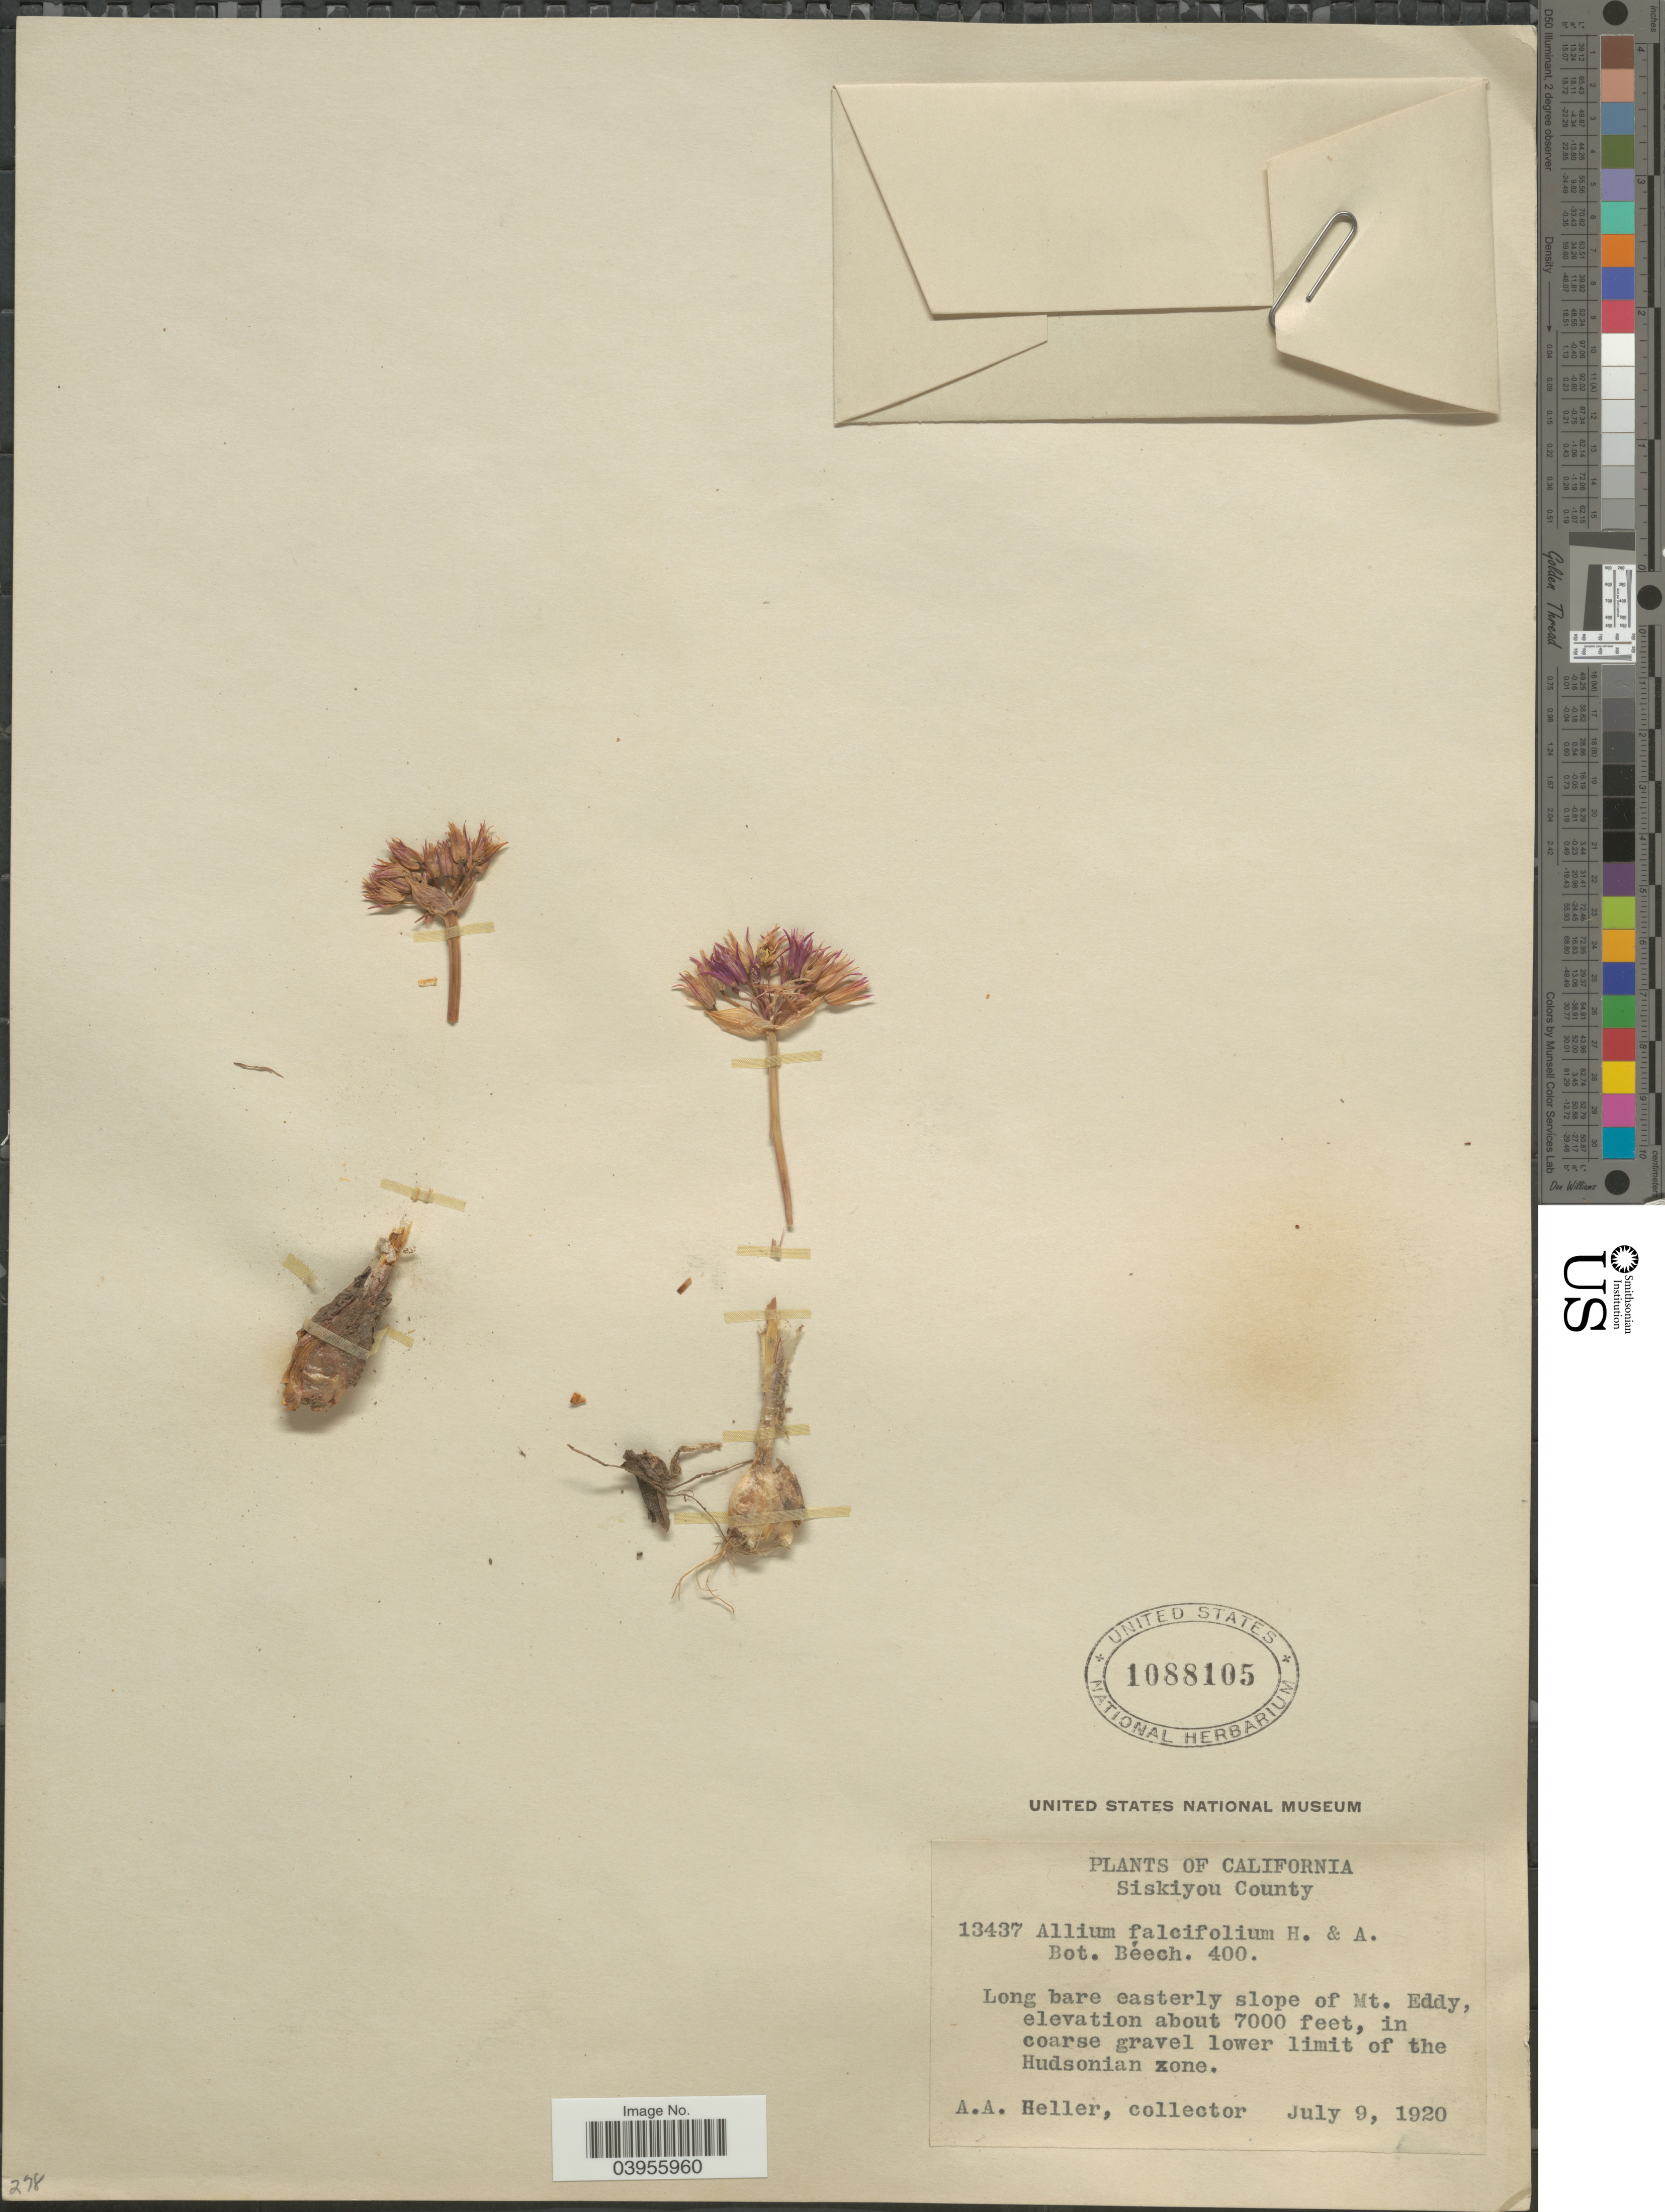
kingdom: Plantae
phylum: Tracheophyta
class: Liliopsida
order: Asparagales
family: Amaryllidaceae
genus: Allium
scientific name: Allium falcifolium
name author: Hook. & Arn.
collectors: A. A. Heller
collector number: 13437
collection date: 1920-07-09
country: United States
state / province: California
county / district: Siskiyou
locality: Siskiyou County. Long bare easterly slope of Mt. Eddy. in coarse gravel lower limit of the Hudsonian zone.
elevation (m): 2134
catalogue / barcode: US 1088105